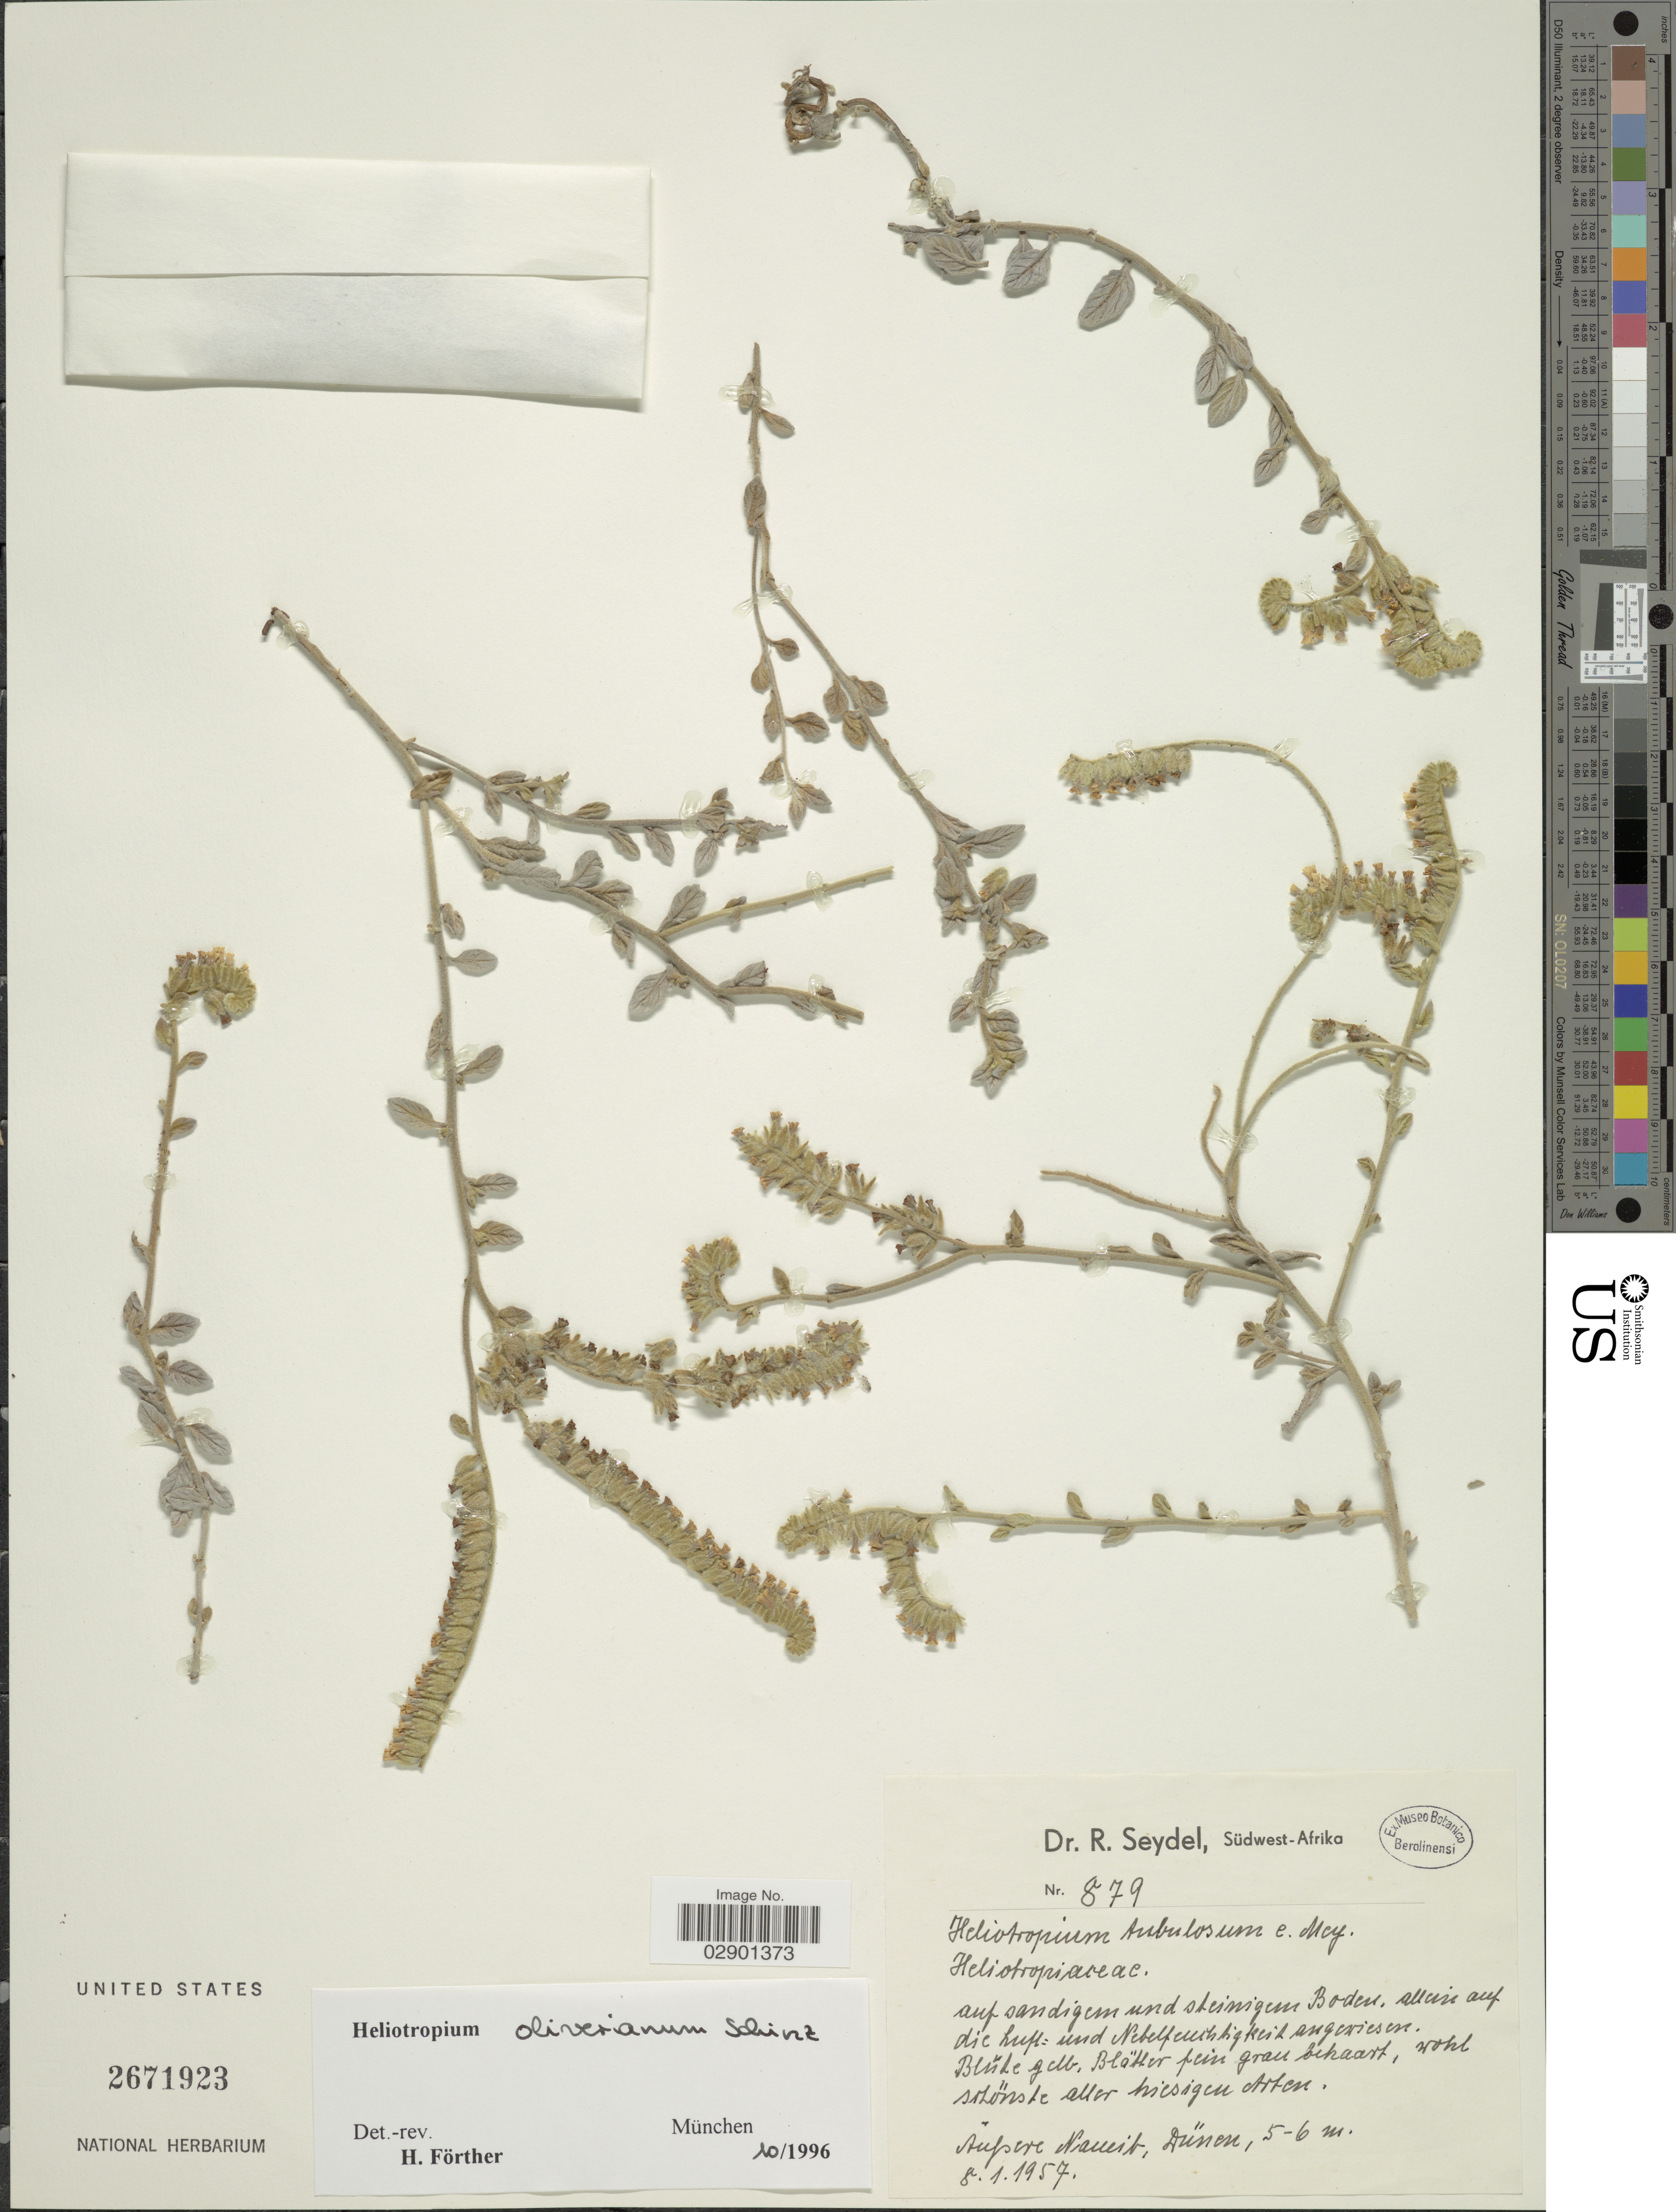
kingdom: Plantae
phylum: Tracheophyta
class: Magnoliopsida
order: Boraginales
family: Heliotropiaceae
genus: Heliotropium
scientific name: Heliotropium oliveranum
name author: Schinz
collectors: R. Seydel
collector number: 879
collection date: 1957-01-08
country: Namibia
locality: Südwest-Afrika. Áupere Namib, Dünen.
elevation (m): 5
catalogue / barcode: US 2671923